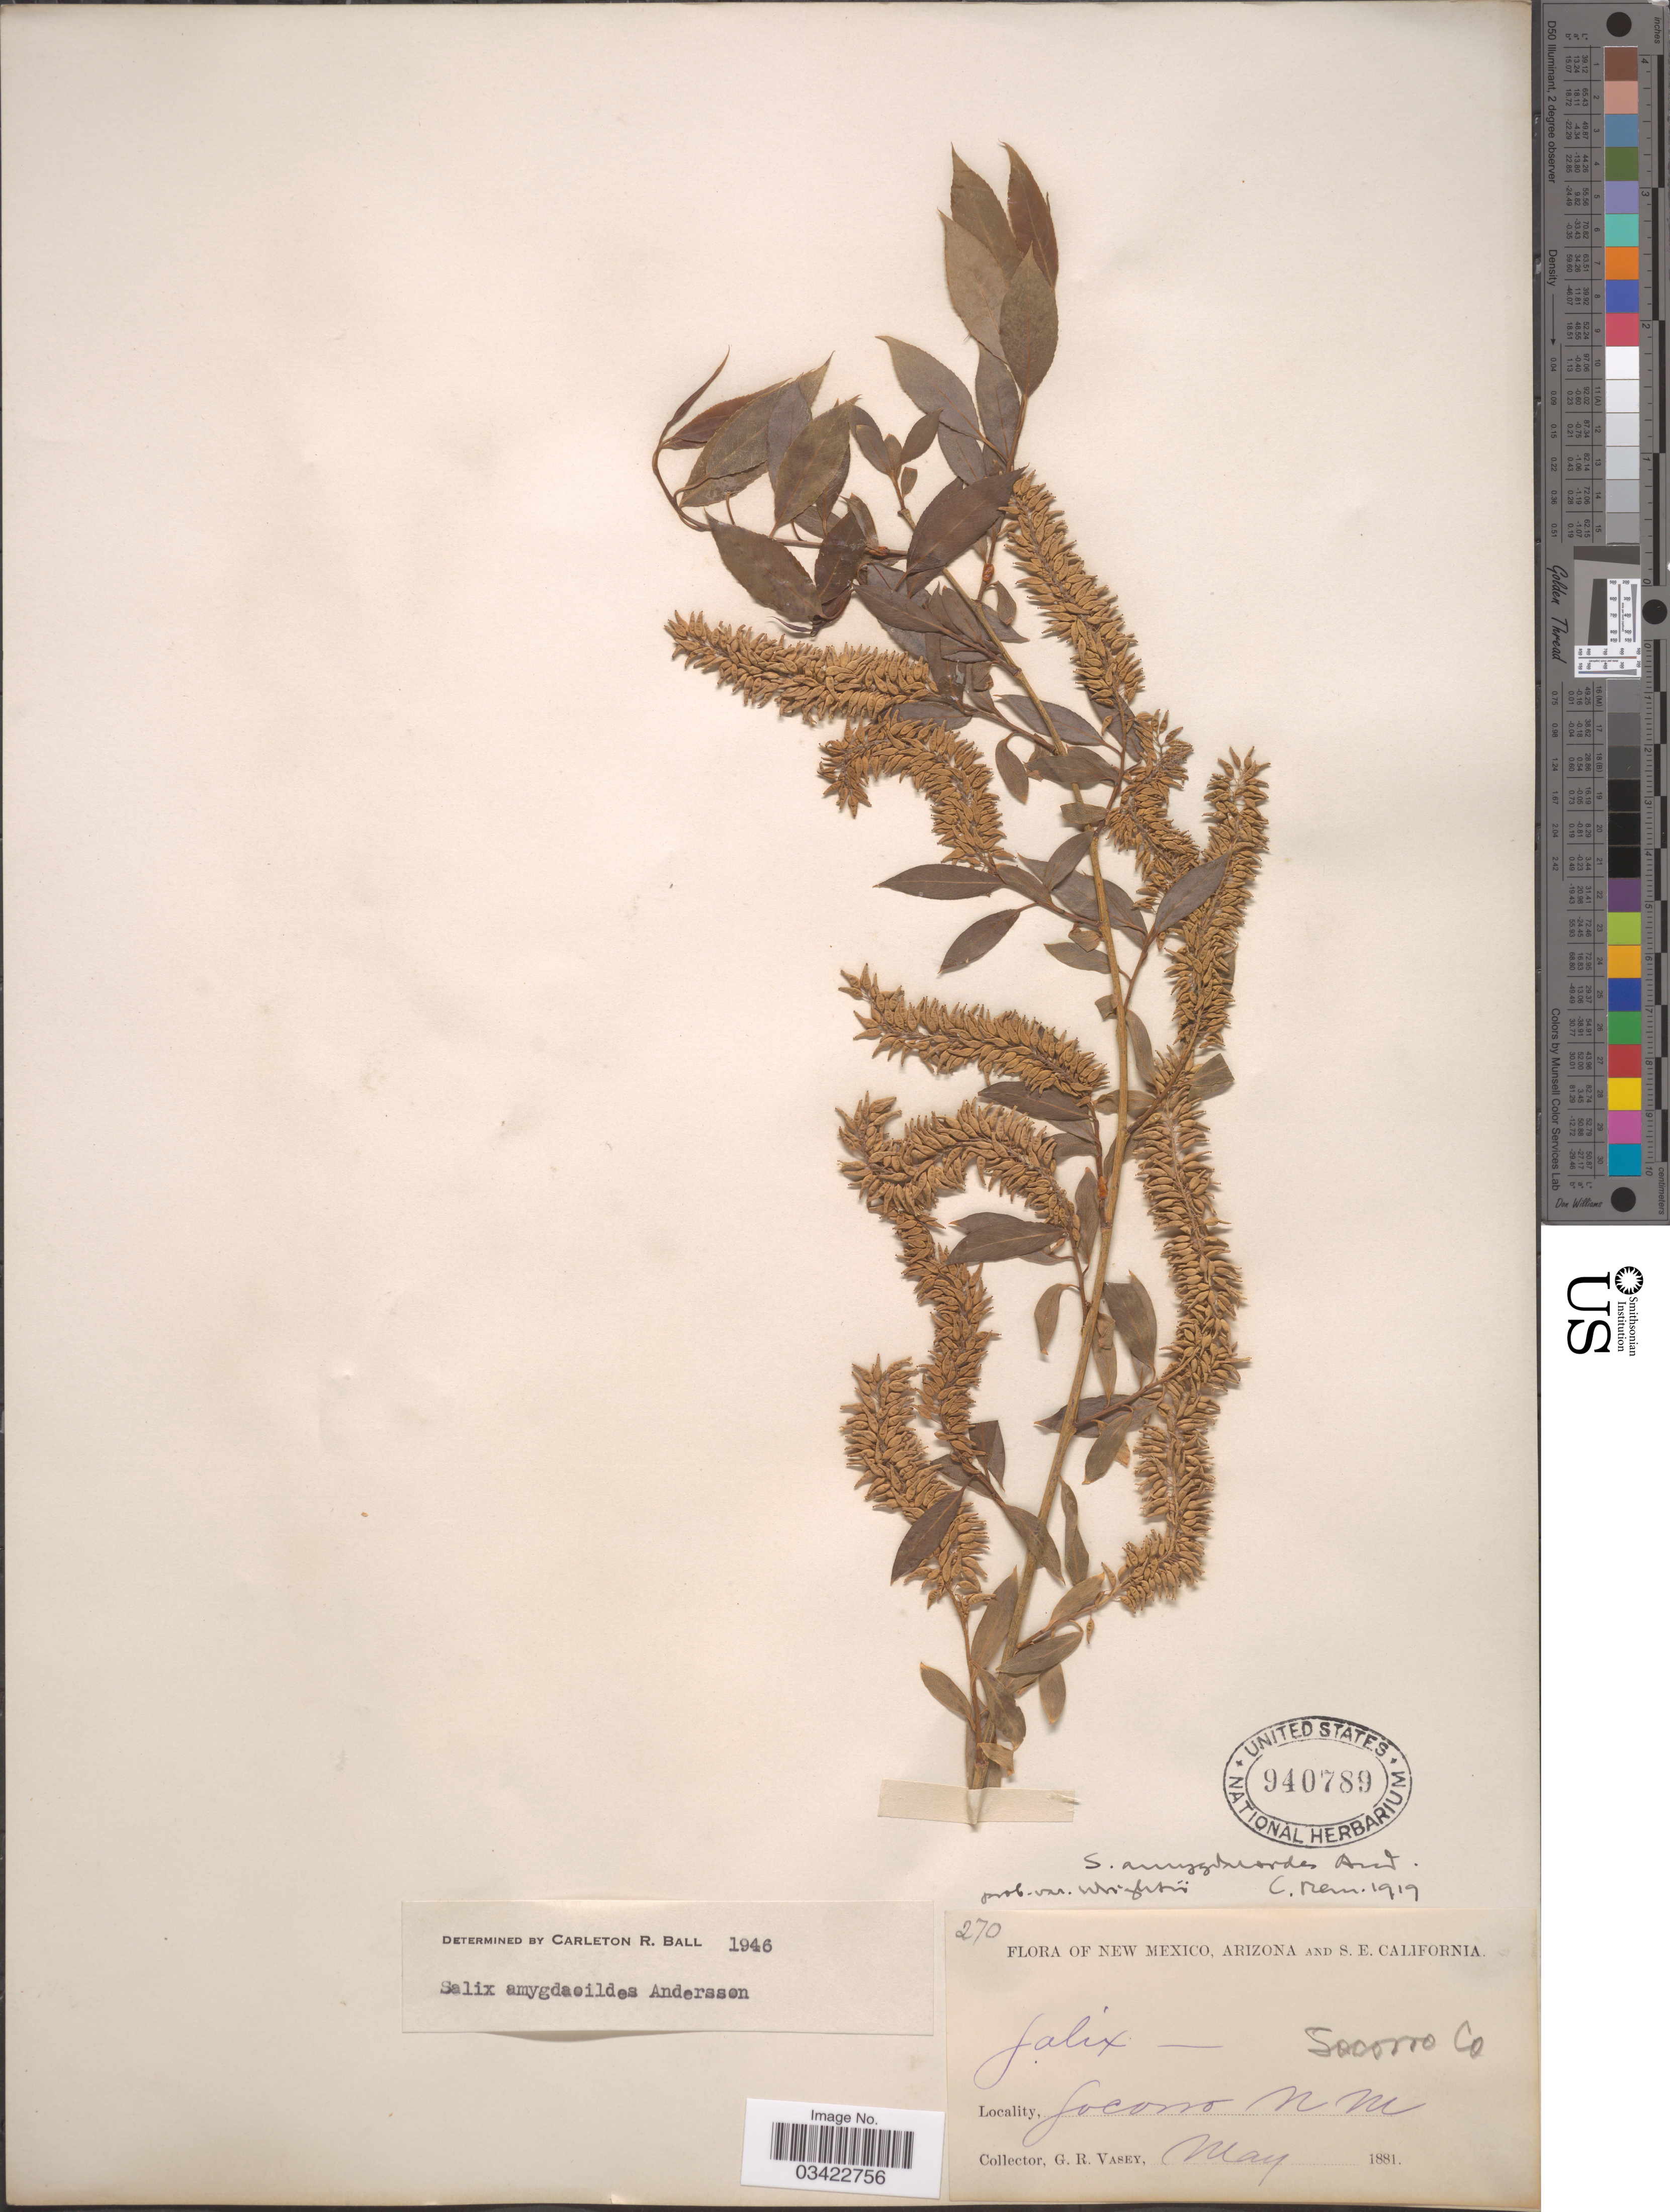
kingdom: Plantae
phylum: Tracheophyta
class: Magnoliopsida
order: Malpighiales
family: Salicaceae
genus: Salix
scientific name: Salix amygdaloides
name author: Andersson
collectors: G. R. Vasey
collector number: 270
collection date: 1881-05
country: United States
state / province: New Mexico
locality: Socorro. Socorro Co.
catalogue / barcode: US 940789